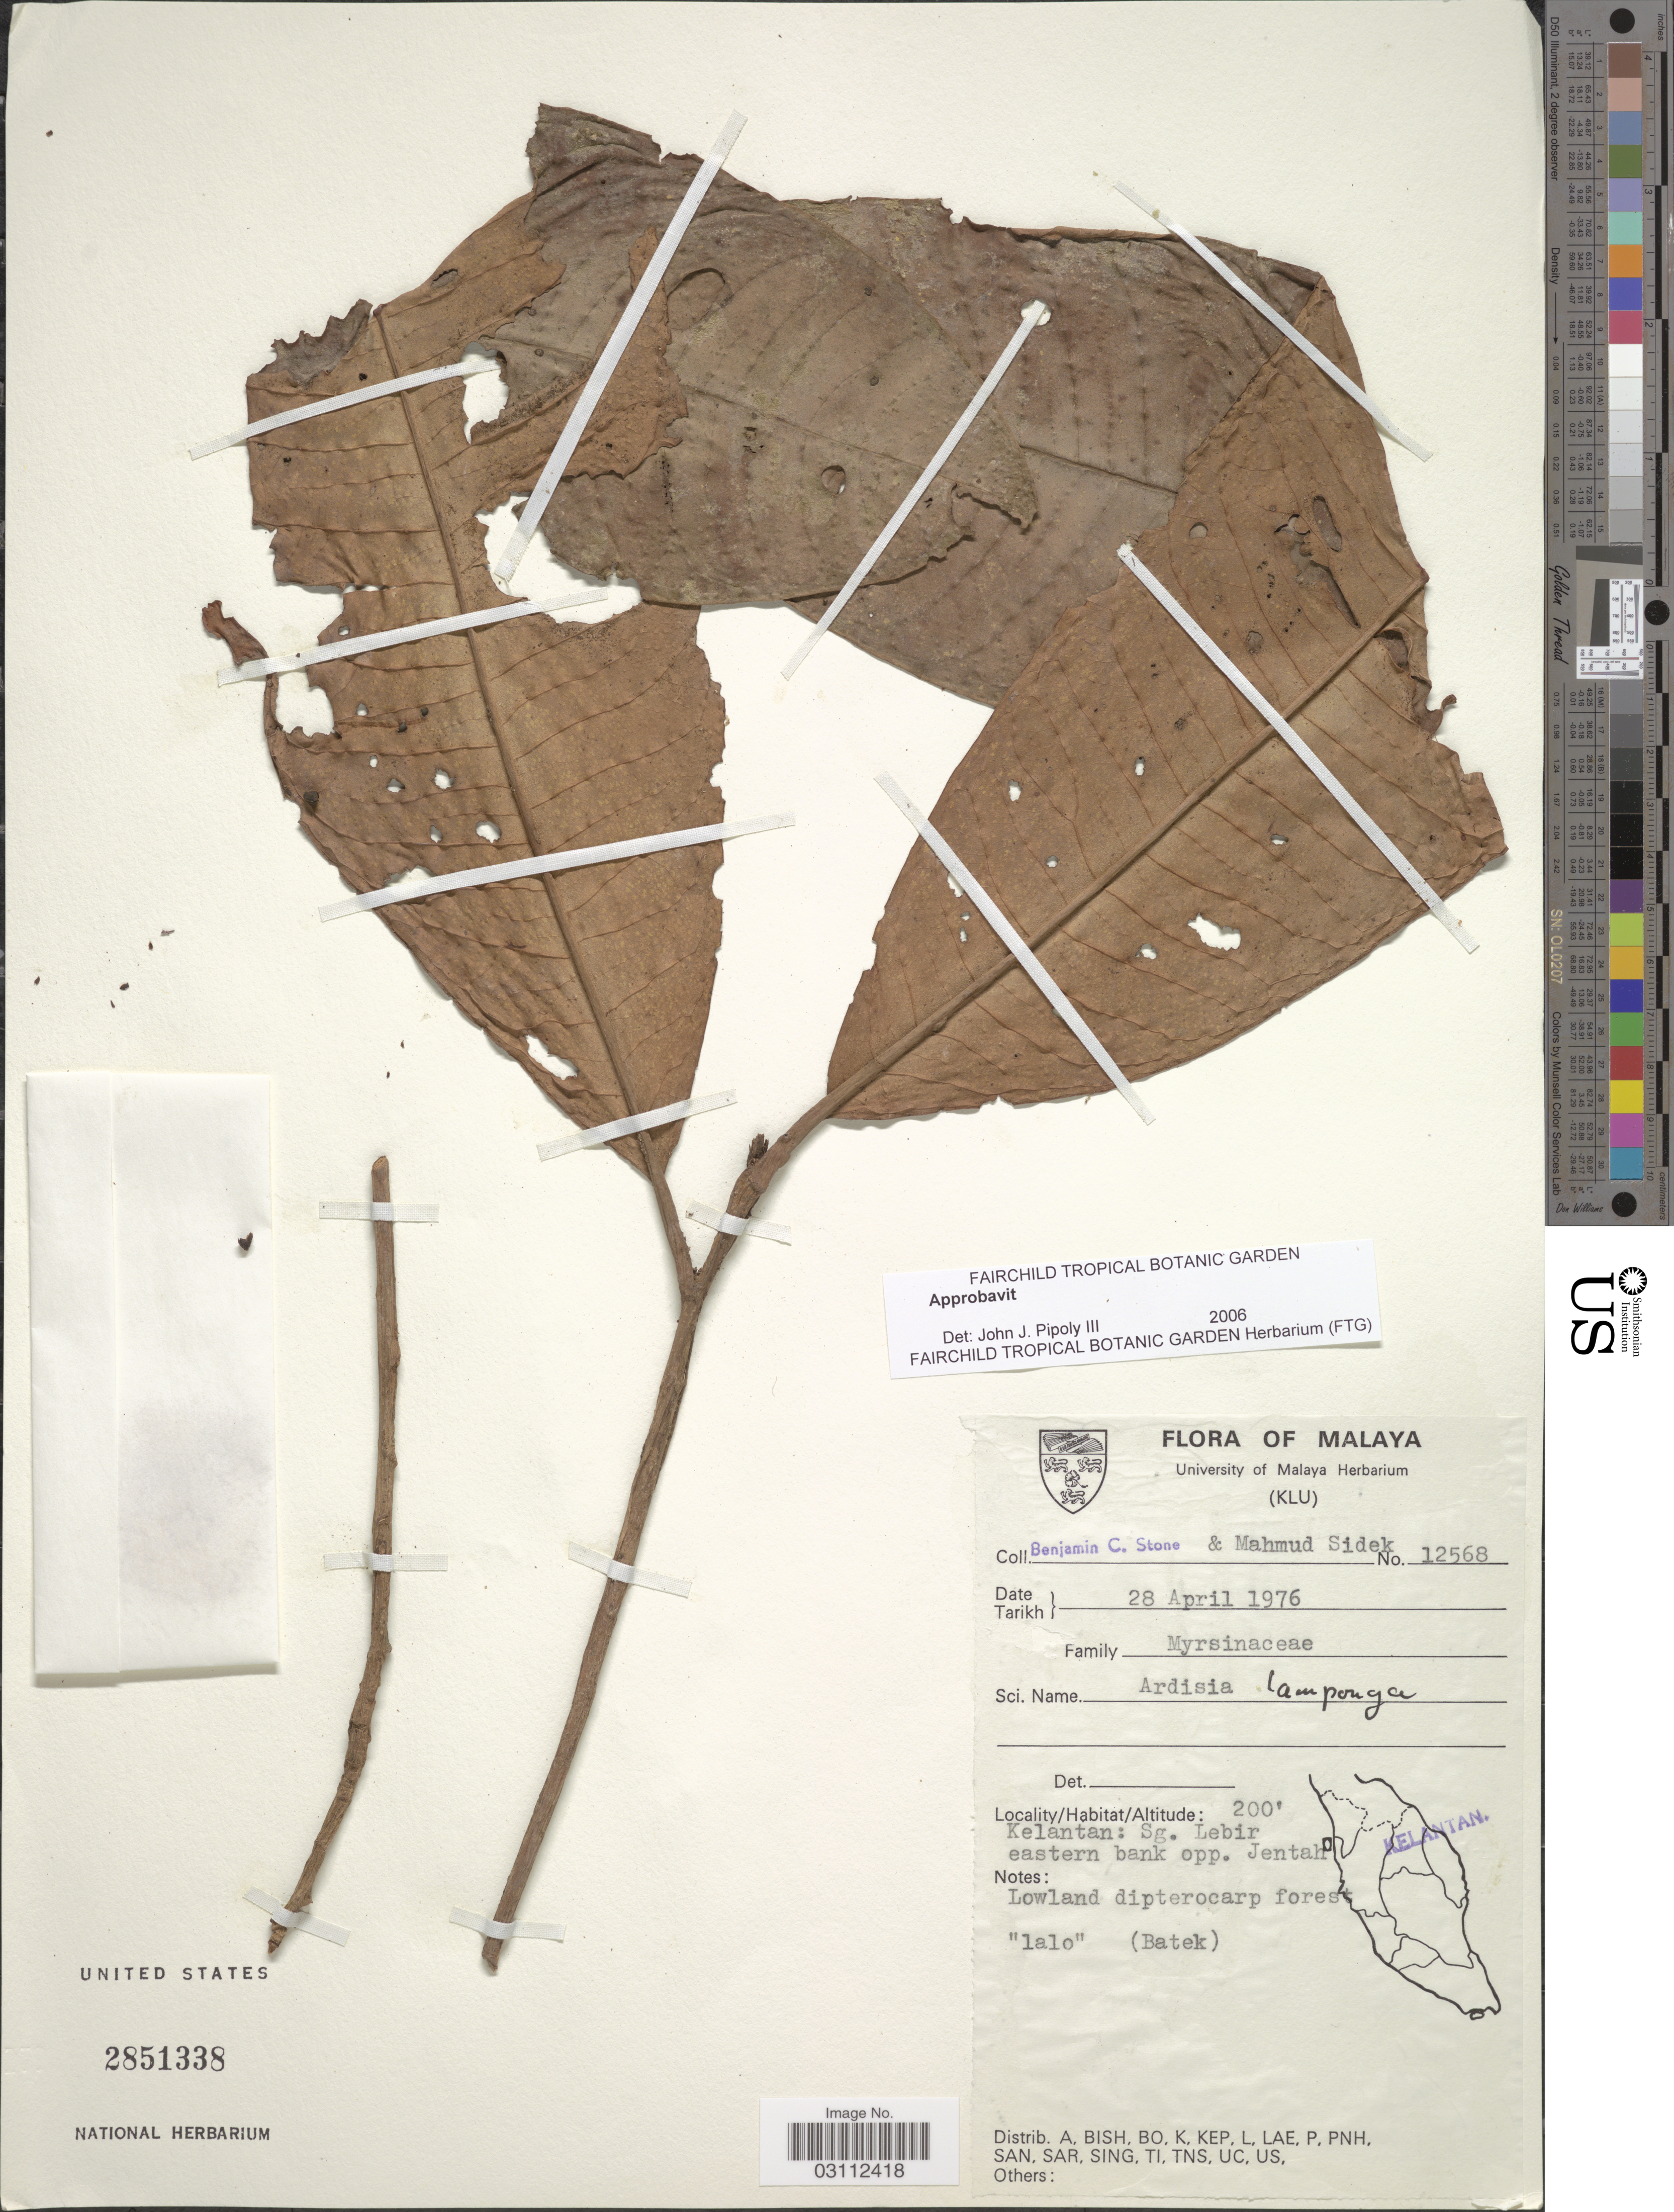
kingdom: Plantae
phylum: Tracheophyta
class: Magnoliopsida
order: Ericales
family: Primulaceae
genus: Ardisia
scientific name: Ardisia lamponga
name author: Miq.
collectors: B. C. Stone & M. Sidek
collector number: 12568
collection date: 1976-04-28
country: Malaysia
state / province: Kelantan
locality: Malaya. Kelantan: Sg. Lebir, eastern bank opp. Jentah.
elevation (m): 61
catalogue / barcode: US 2851338